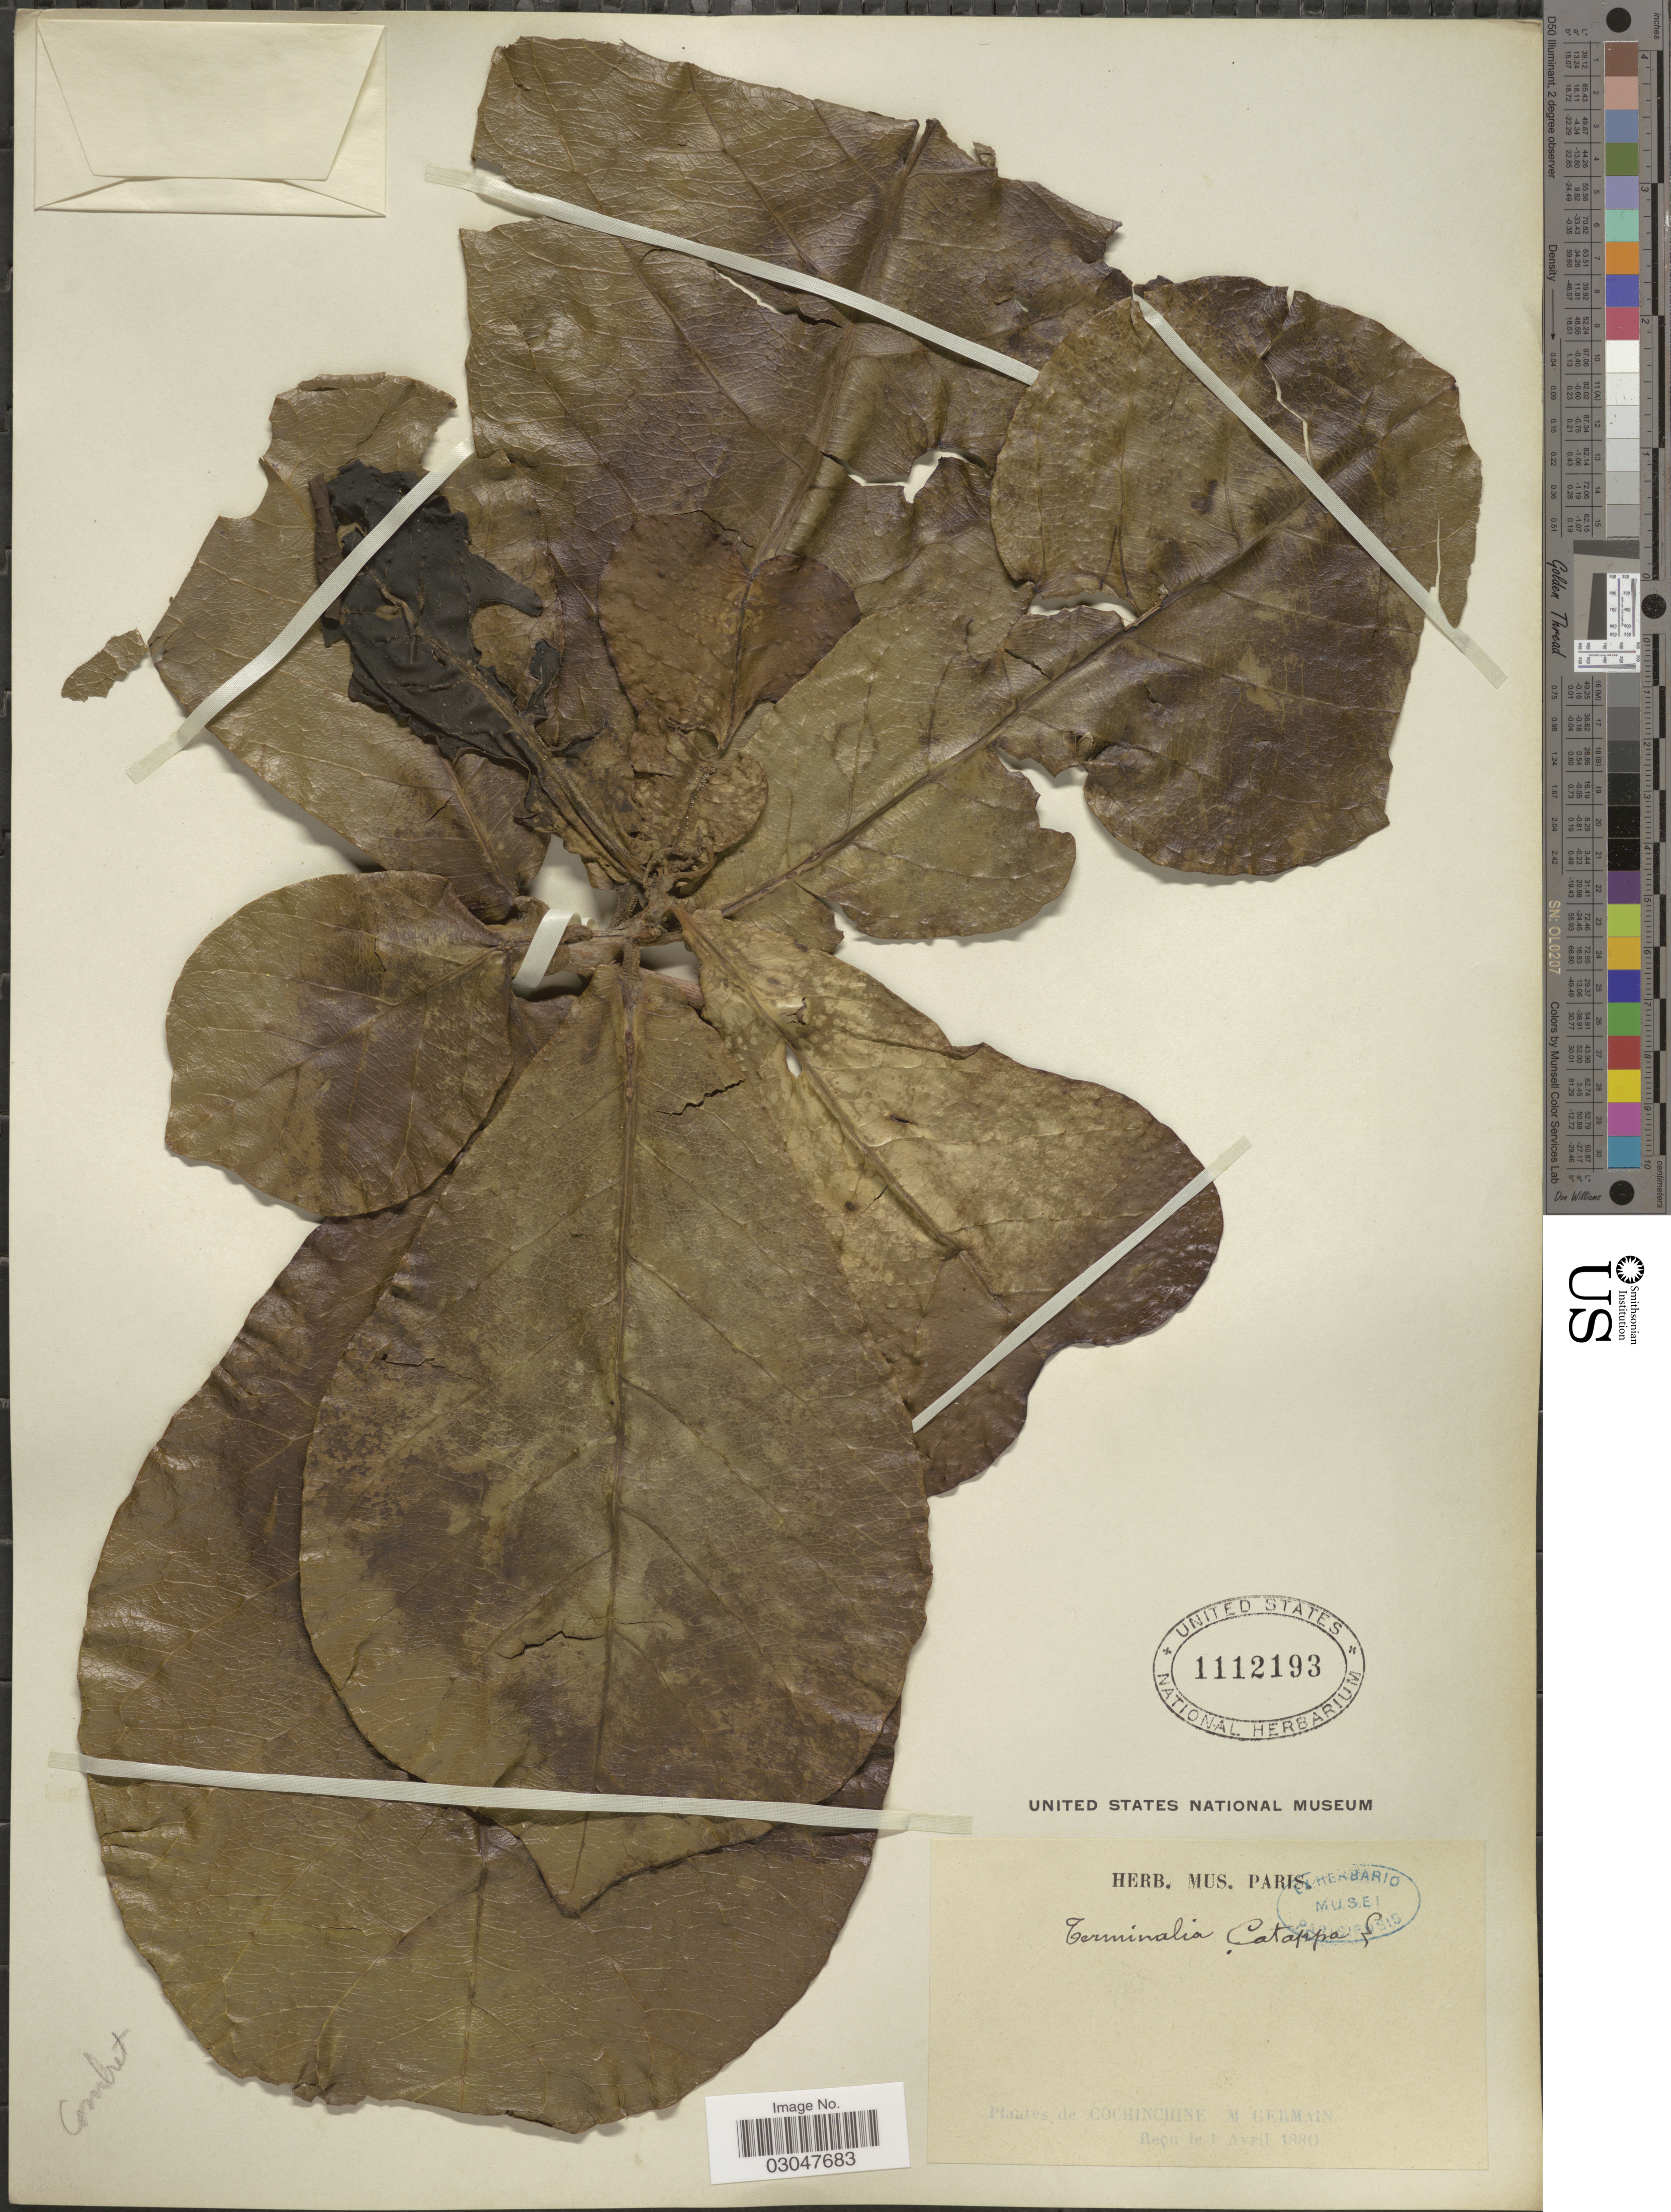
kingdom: Plantae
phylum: Tracheophyta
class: Magnoliopsida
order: Myrtales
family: Combretaceae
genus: Terminalia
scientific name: Terminalia catappa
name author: L.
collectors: M. Germain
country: Vietnam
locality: Cochinchine.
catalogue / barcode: US 1112193